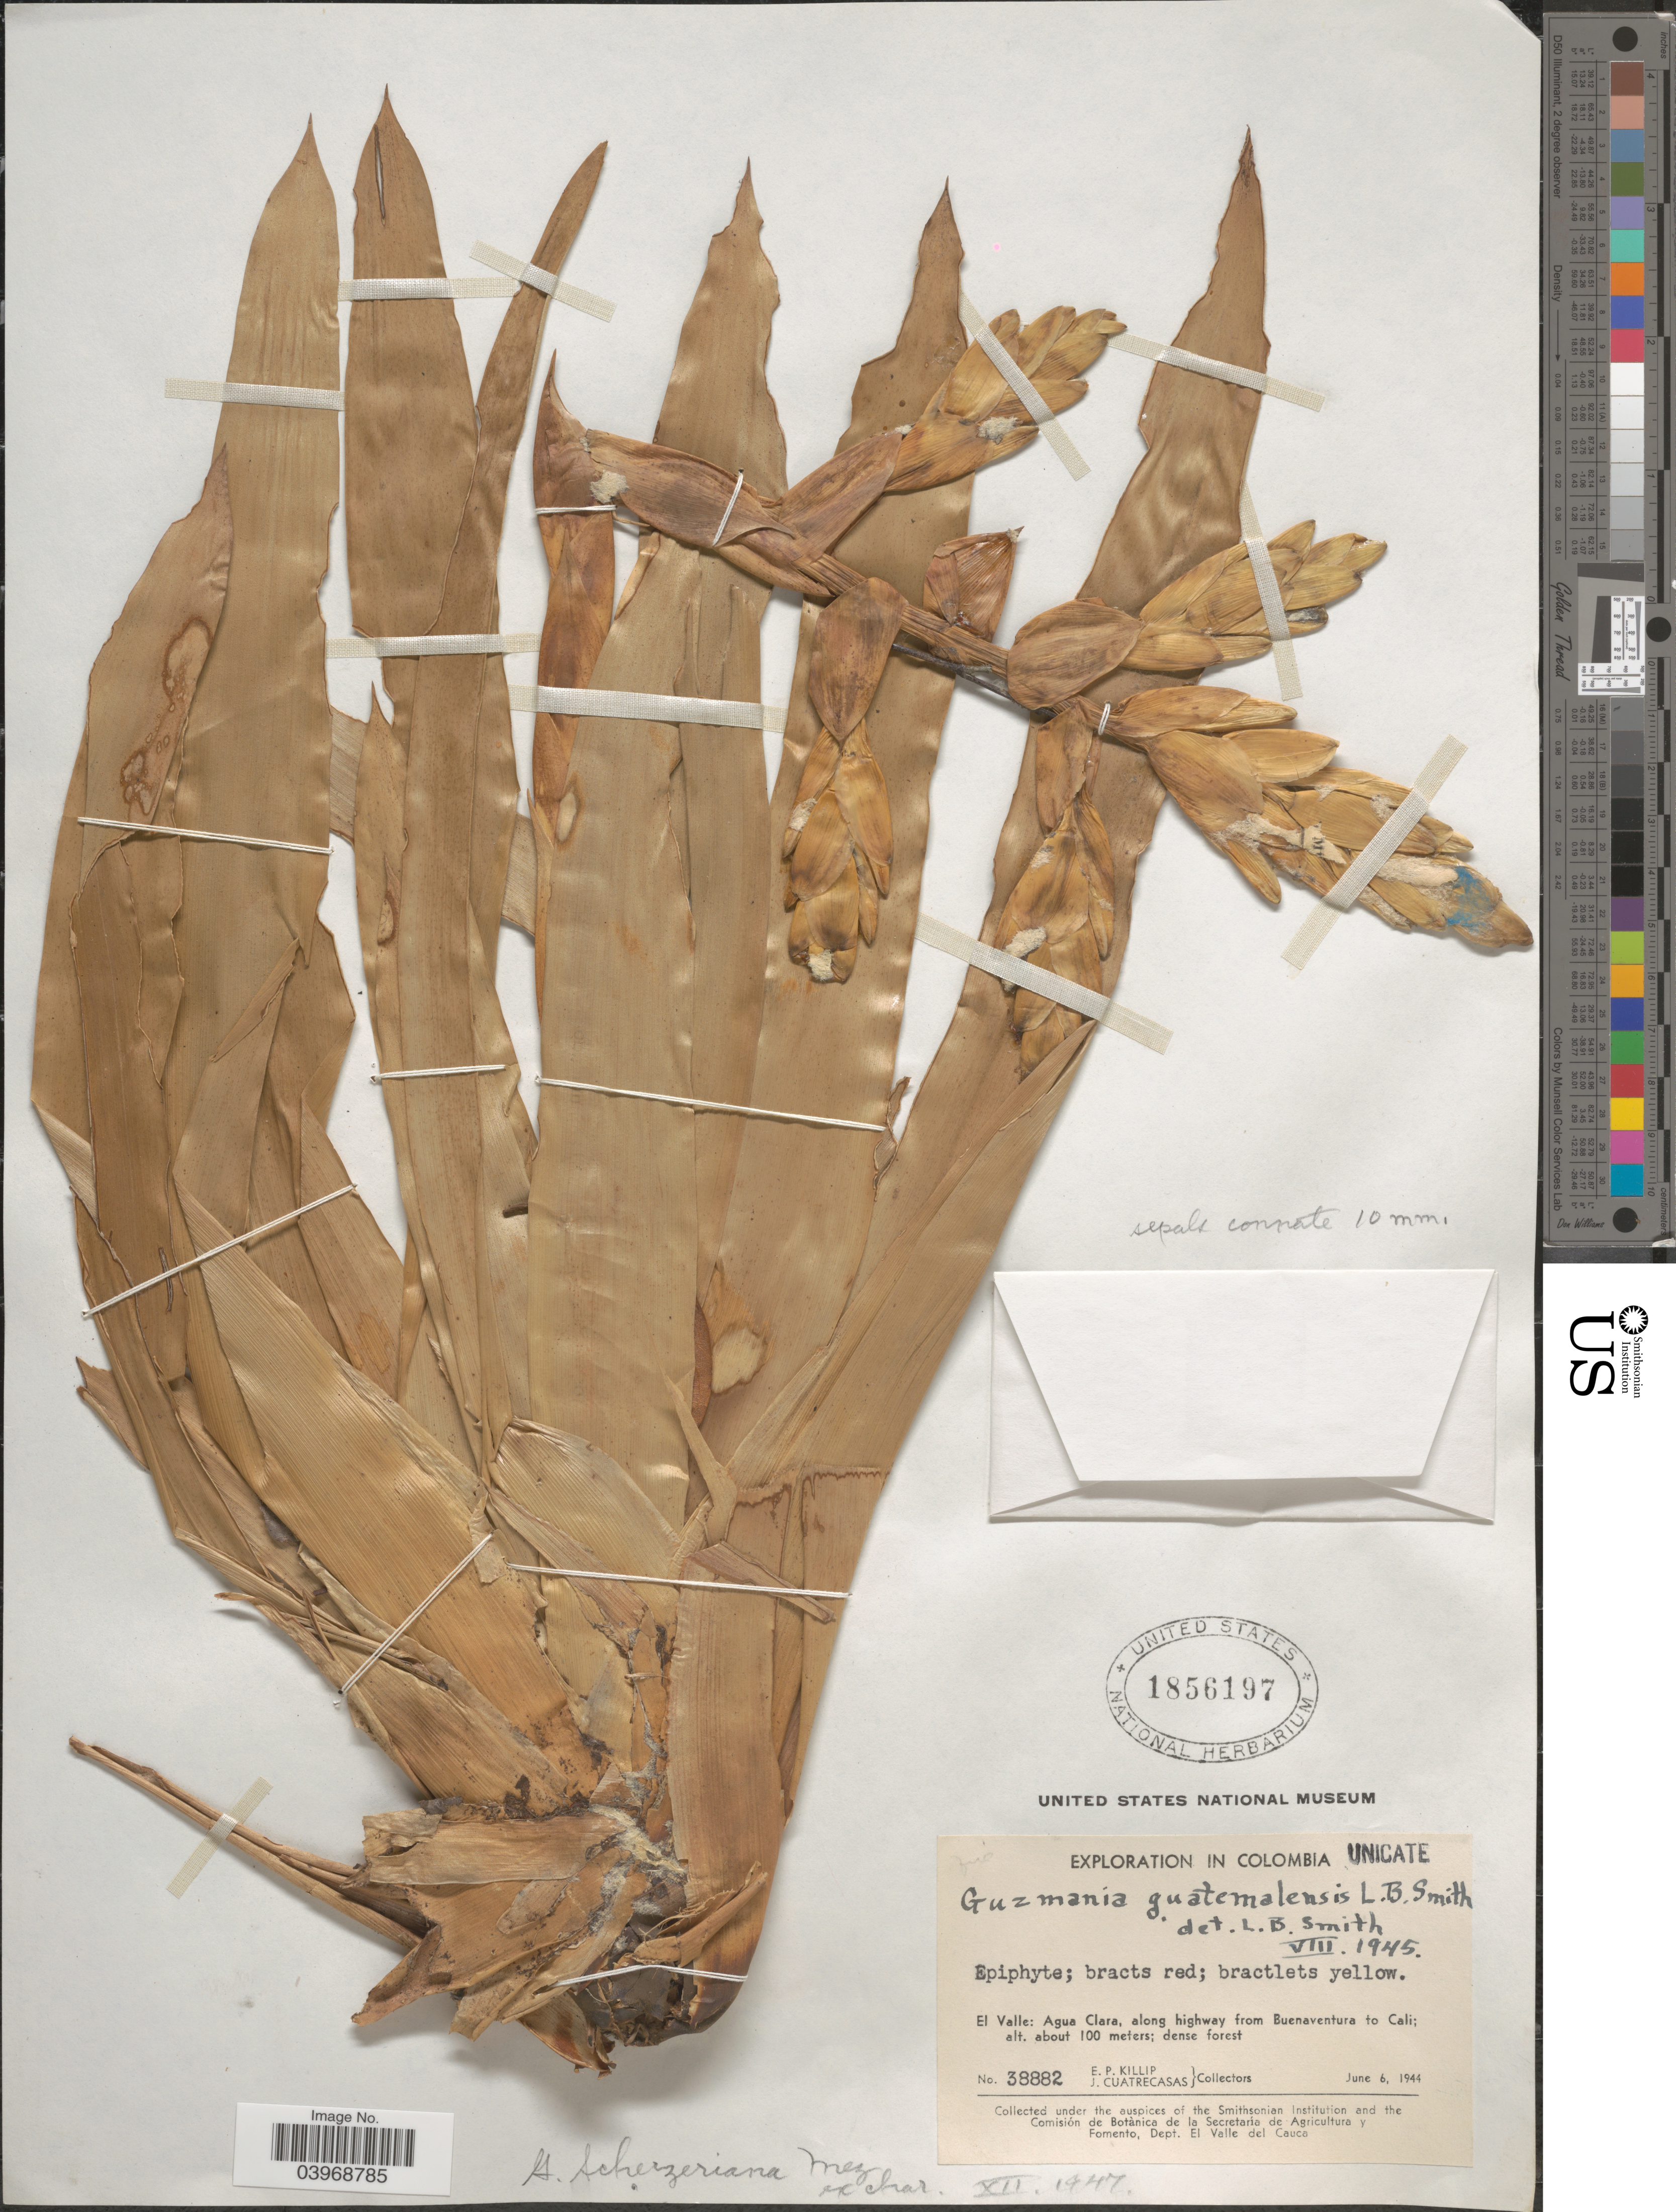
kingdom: Plantae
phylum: Tracheophyta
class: Liliopsida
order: Poales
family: Bromeliaceae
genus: Guzmania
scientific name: Guzmania scherzeriana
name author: Mez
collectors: E. P. Killip & J. Cuatrecasas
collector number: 38882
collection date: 1944-06-06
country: Colombia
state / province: Valle del Cauca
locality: El Valle: Agua Clara, along highway from Buenaventura to Cali.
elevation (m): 100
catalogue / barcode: US 1856197